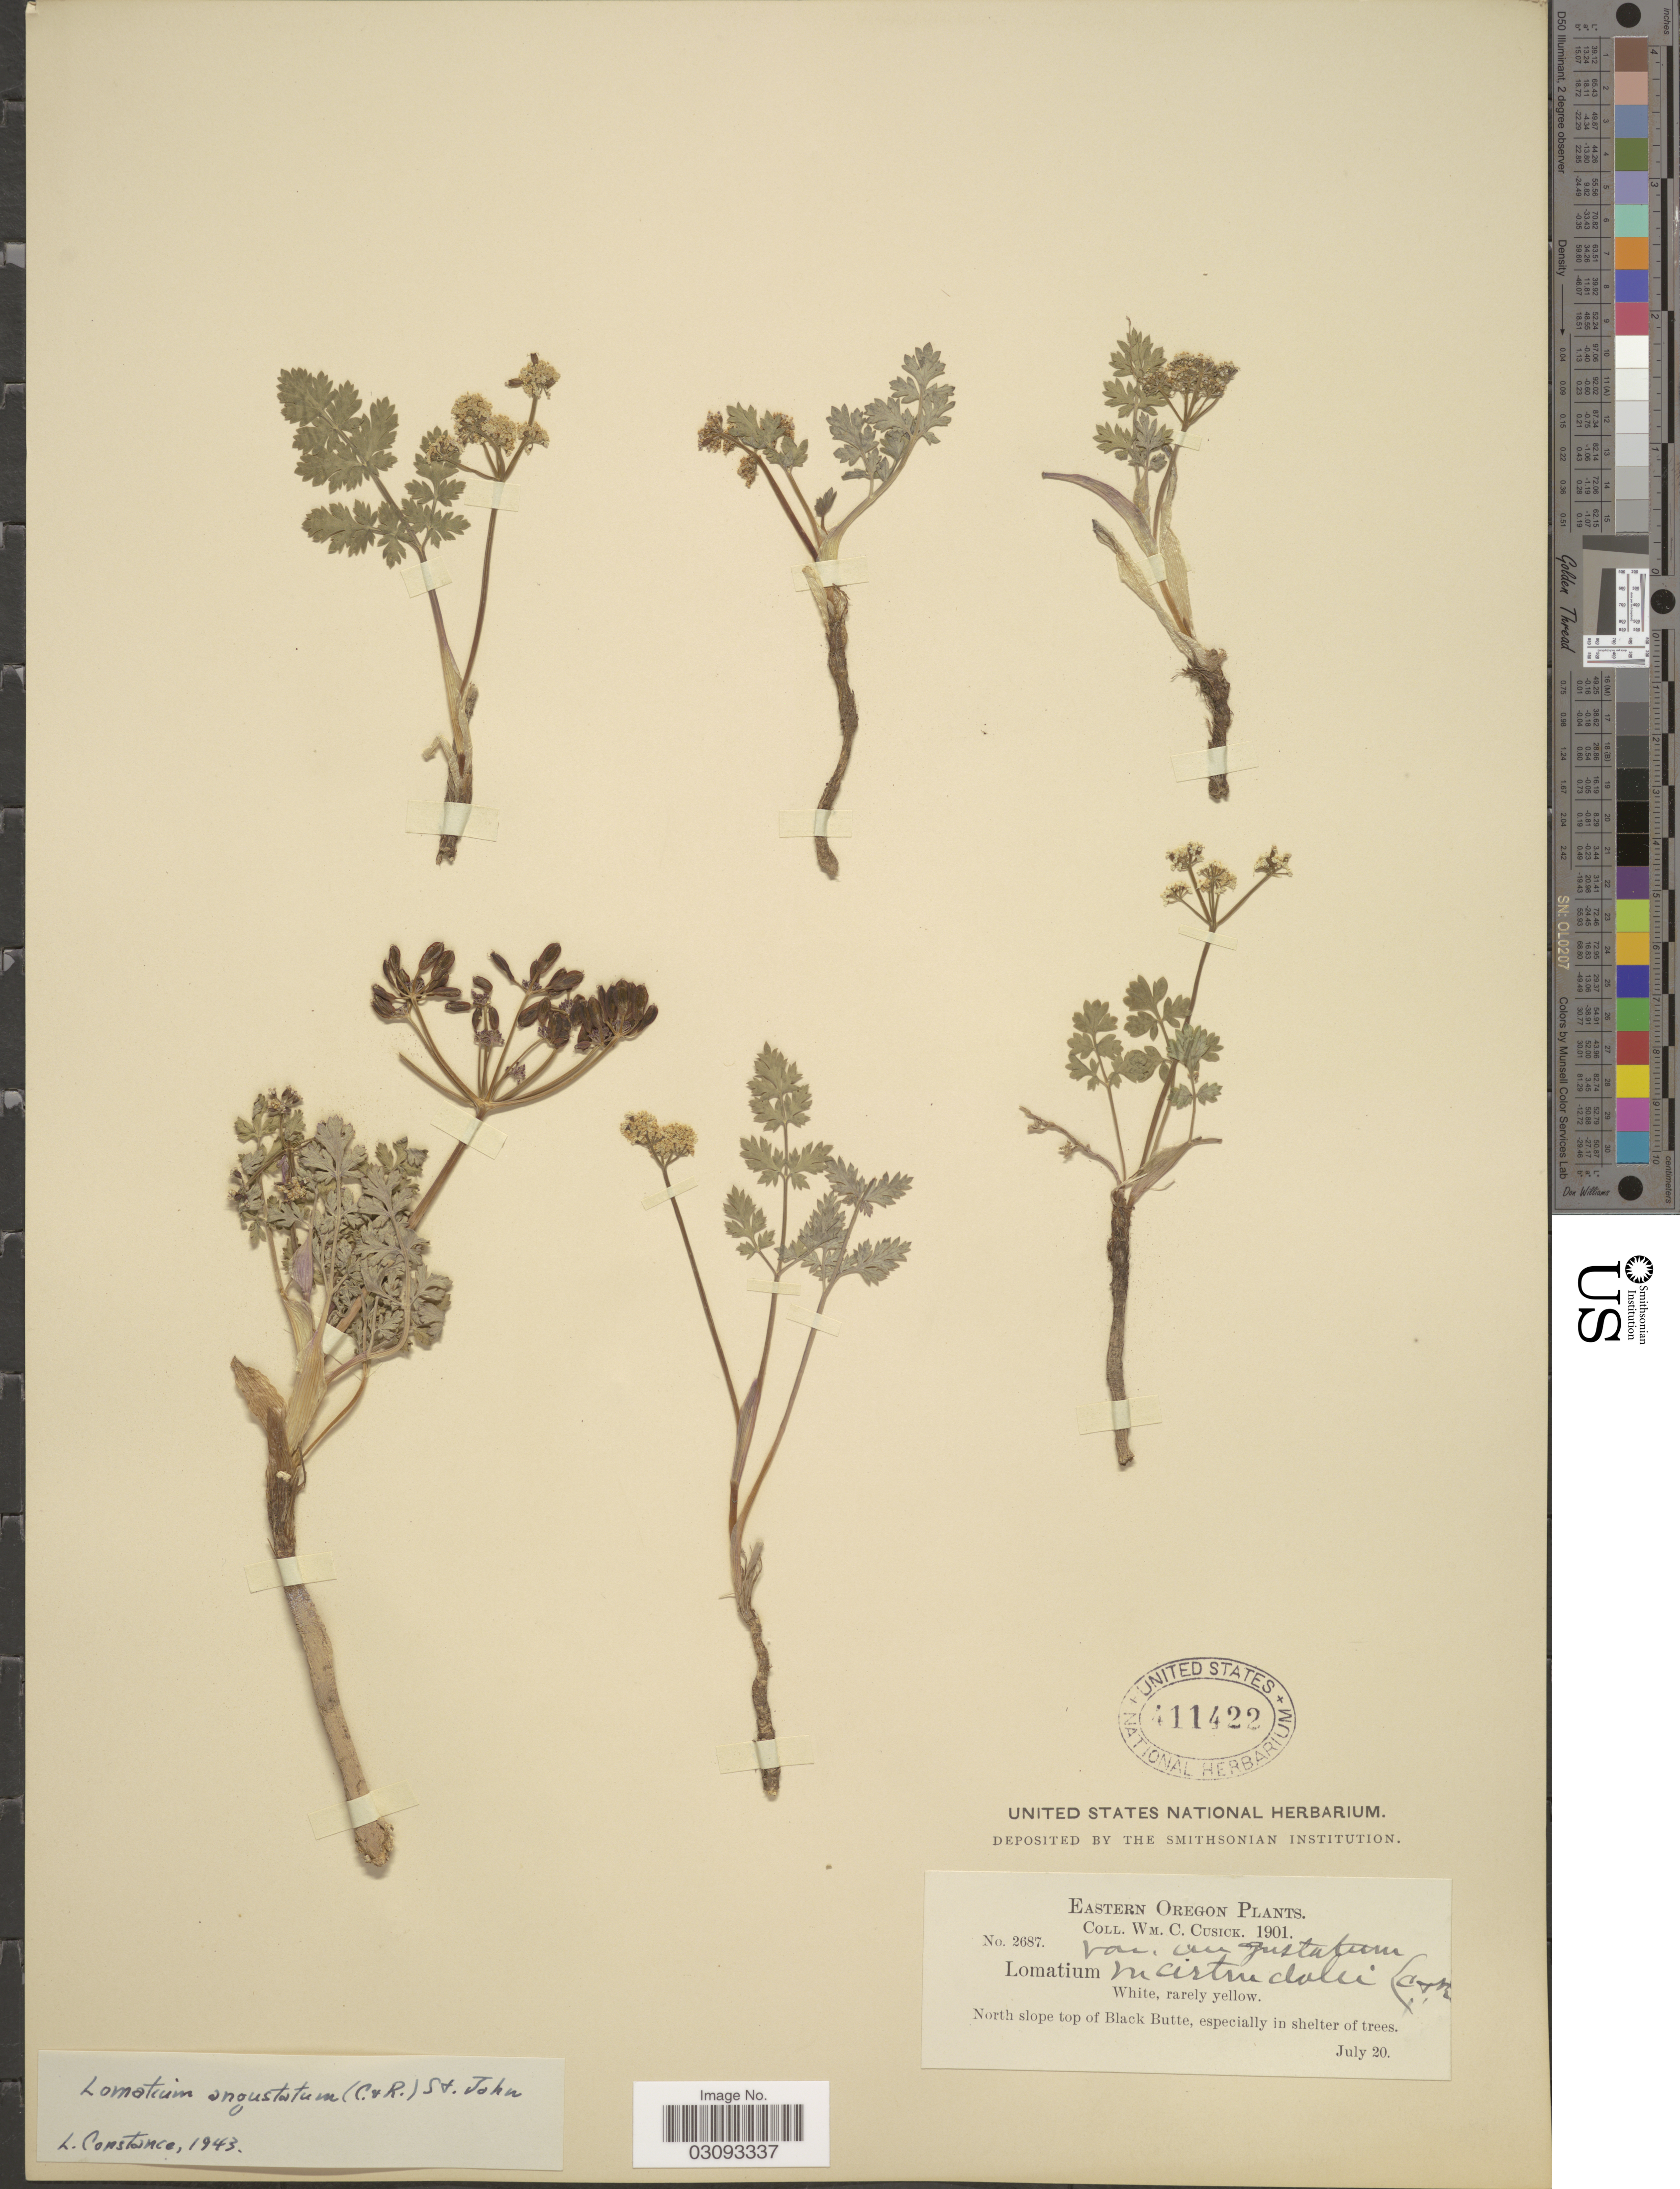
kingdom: Plantae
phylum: Tracheophyta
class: Magnoliopsida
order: Apiales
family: Apiaceae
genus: Lomatium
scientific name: Lomatium angustatum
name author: (J.M. Coult. & Rose) H. St. John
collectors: W. C. Cusick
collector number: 2687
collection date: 1901-07-20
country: United States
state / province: Oregon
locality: Eastern Oregon. North slope top of Black Butte.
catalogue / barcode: US 411422